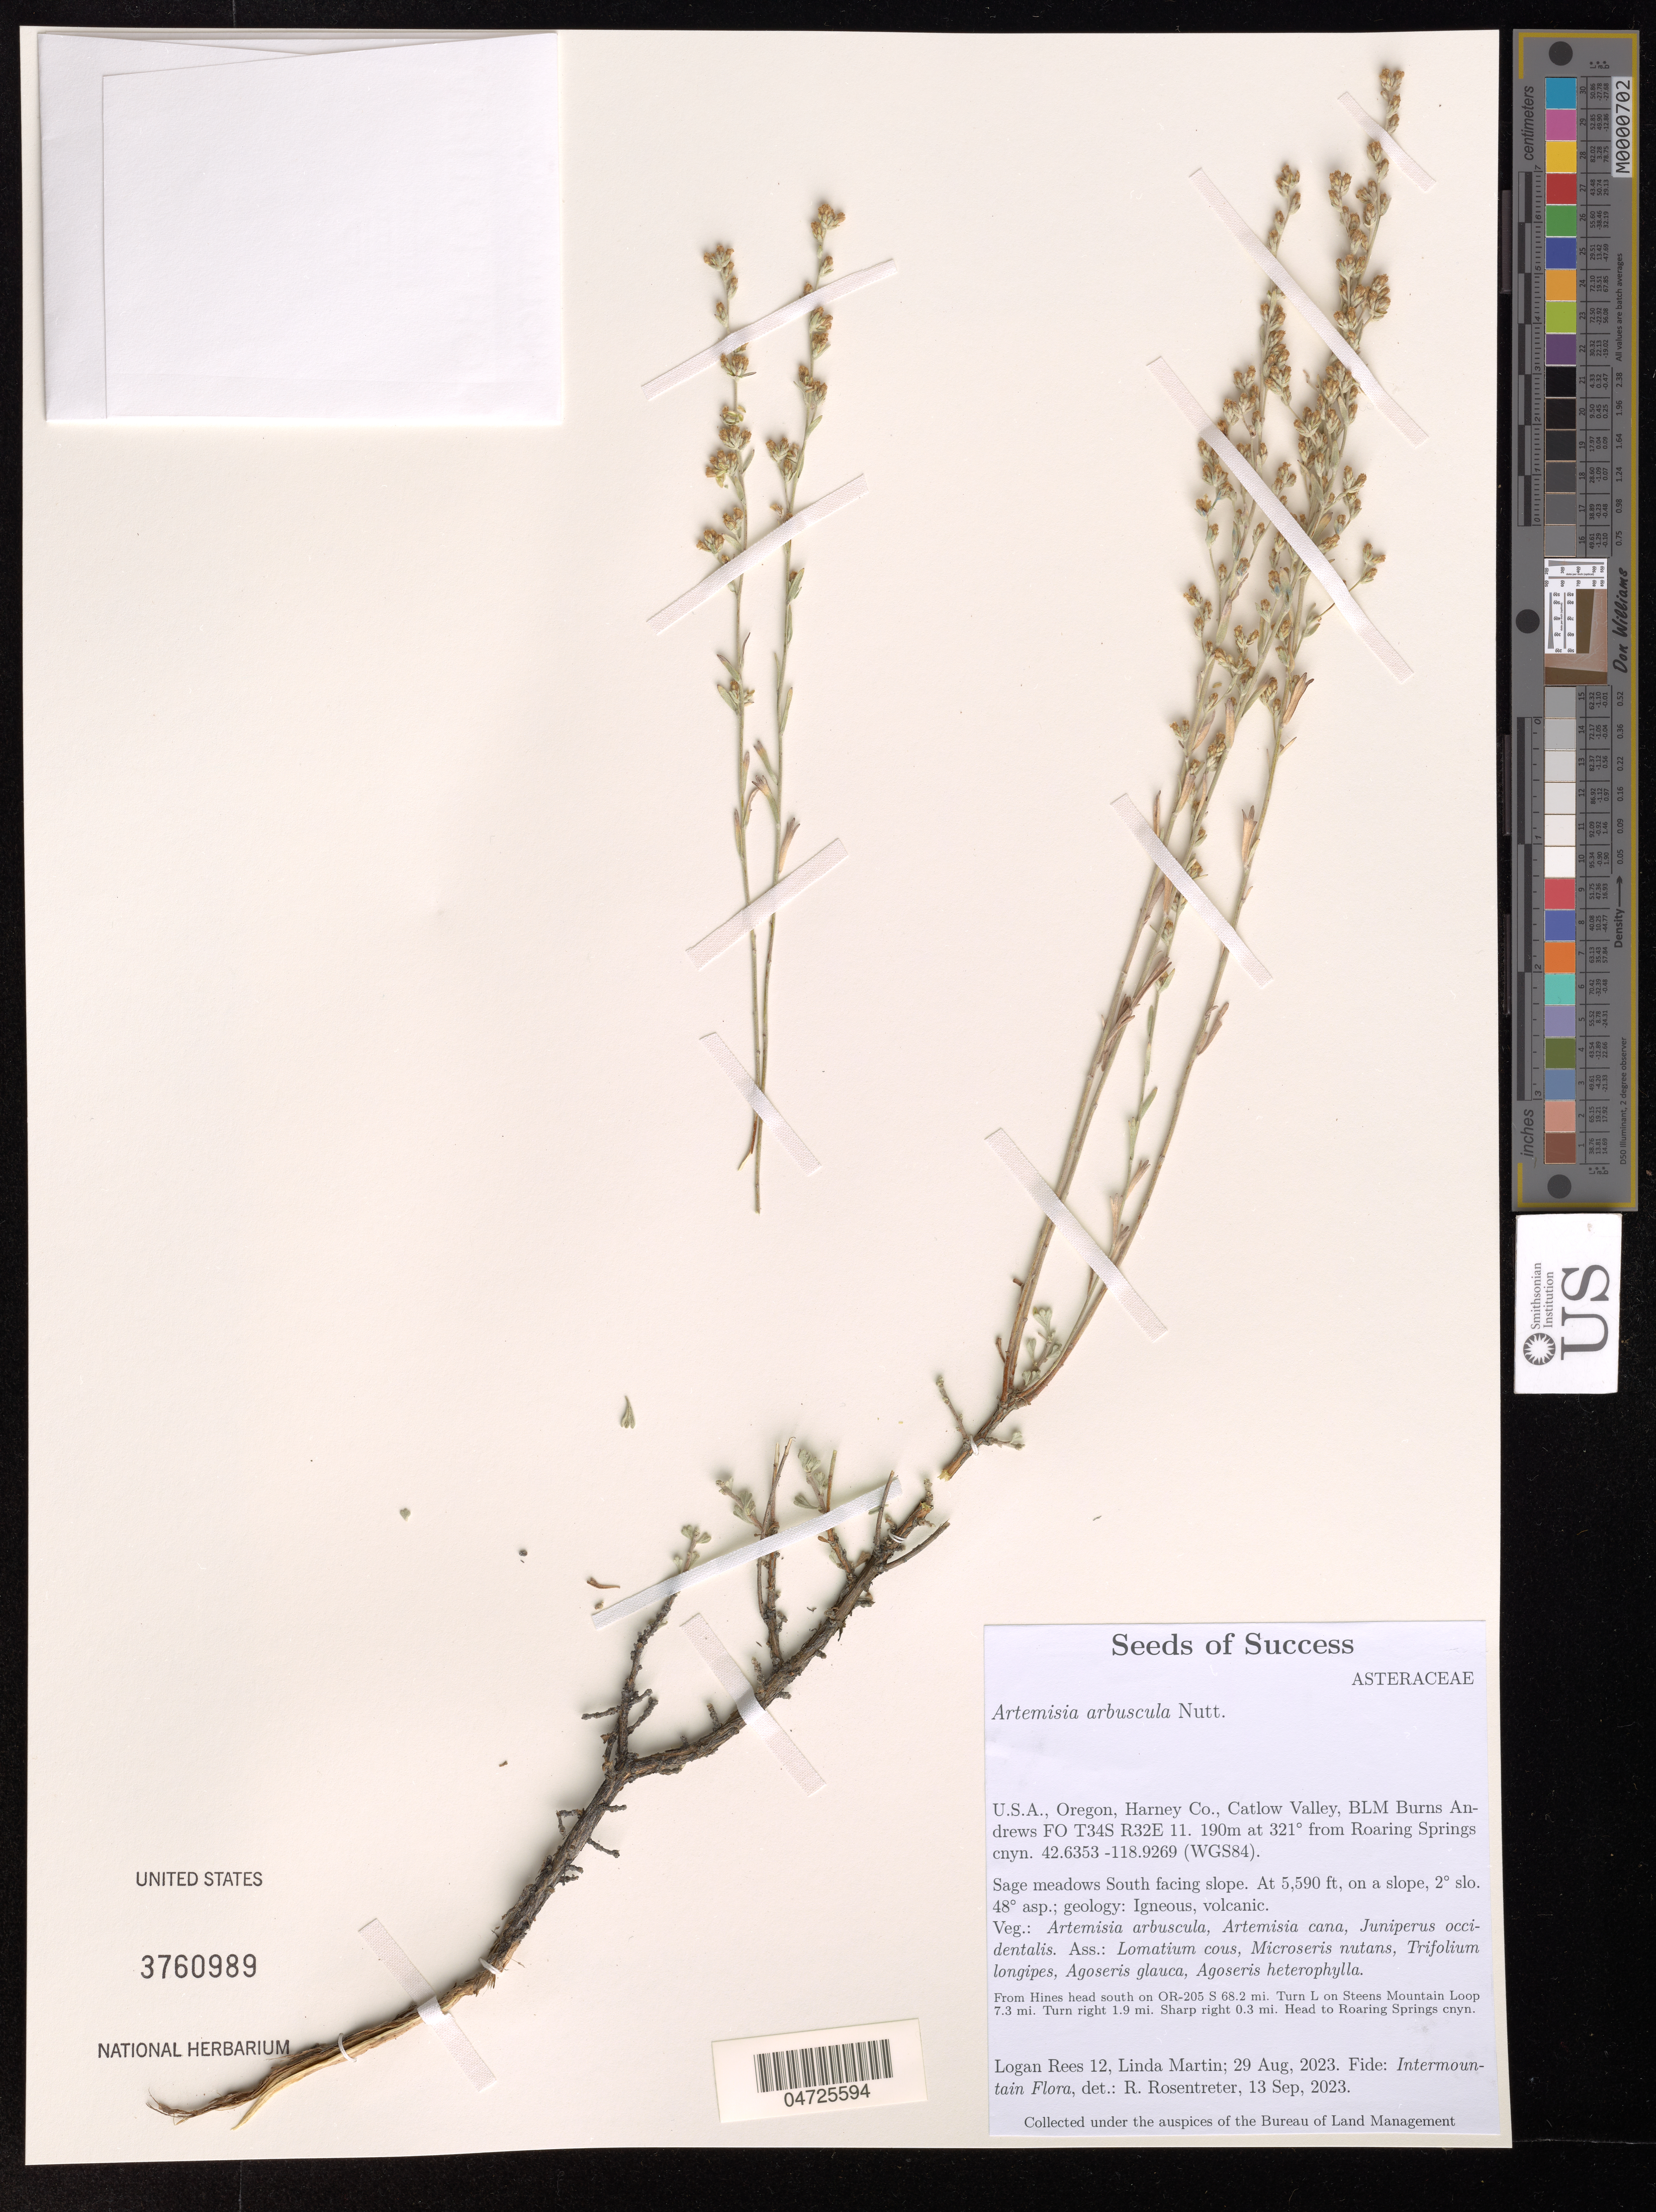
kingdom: Plantae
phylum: Tracheophyta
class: Magnoliopsida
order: Asterales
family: Asteraceae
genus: Artemisia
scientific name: Artemisia arbuscula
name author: Nutt.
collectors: L. Rees & L. Martin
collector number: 12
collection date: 2023-08-29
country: United States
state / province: Oregon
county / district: Harney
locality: Harney Co., Catlow Valley, BLM Burns Andrews FO T34S R32E 11. 190m at 321° from Roaring Springs cnyn. (WGS84).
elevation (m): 1704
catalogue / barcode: US 3760989